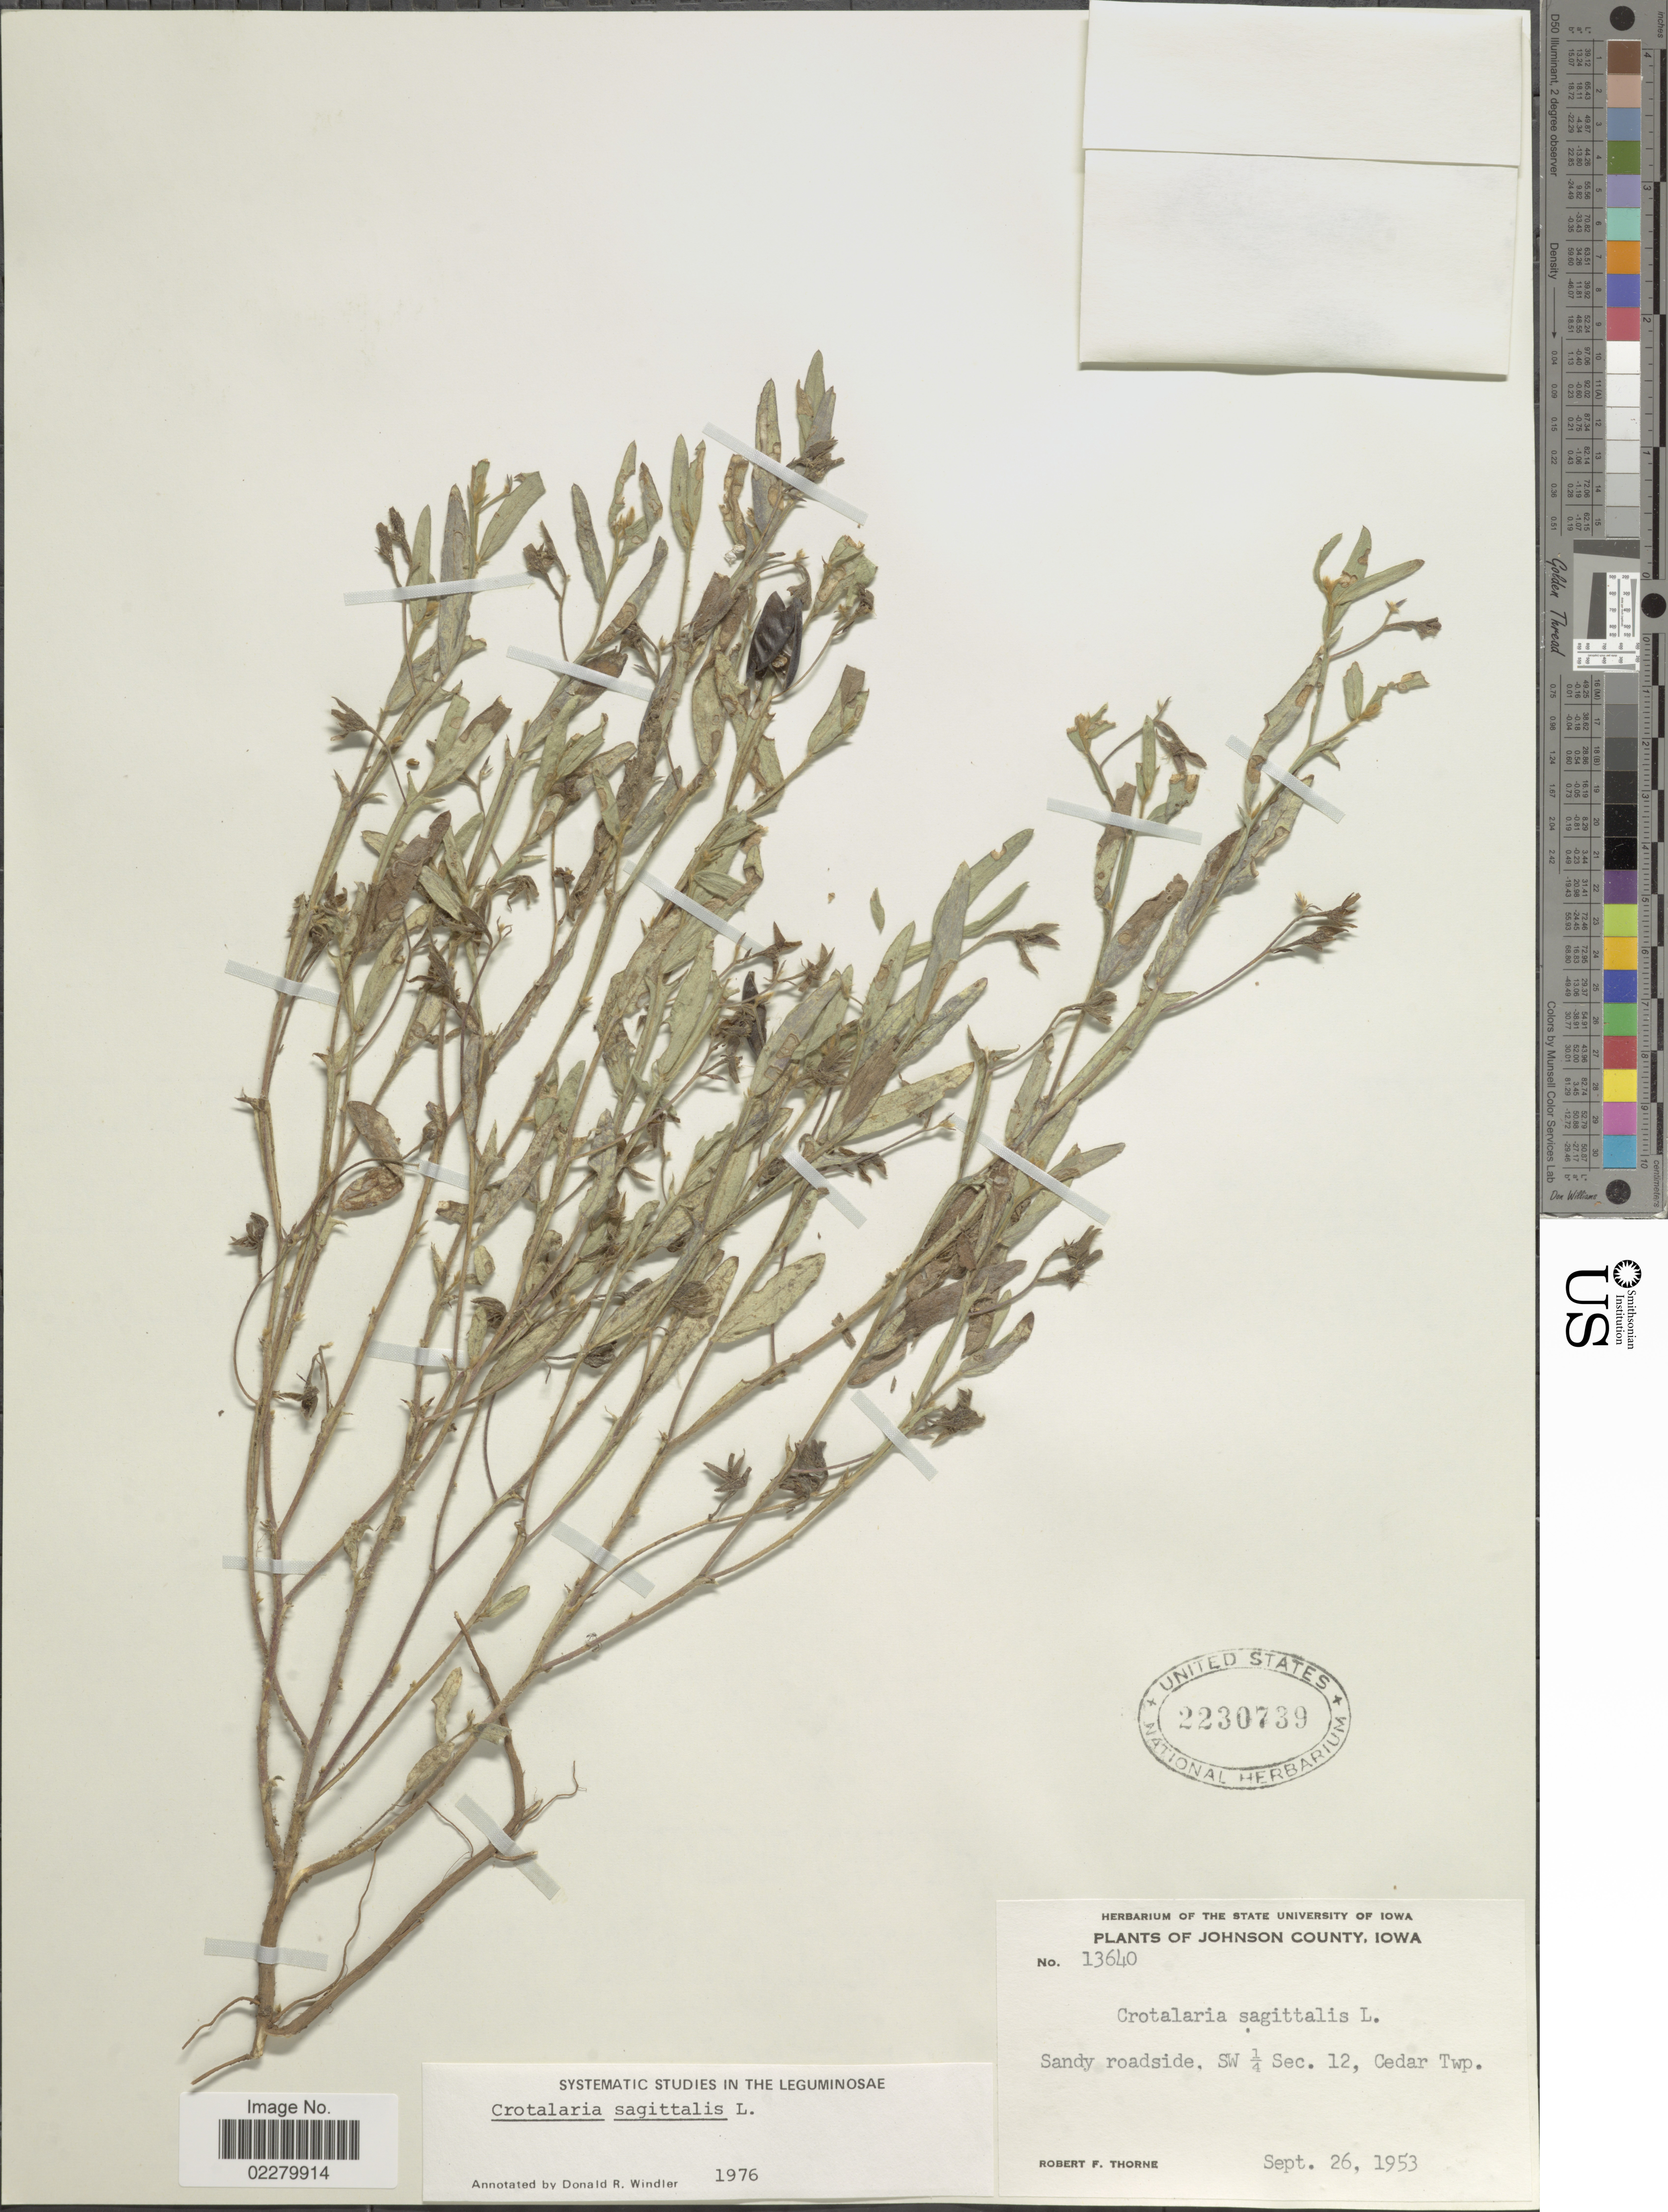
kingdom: Plantae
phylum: Tracheophyta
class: Magnoliopsida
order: Fabales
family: Fabaceae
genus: Crotalaria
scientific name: Crotalaria sagittalis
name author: L.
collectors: R. F. Thorne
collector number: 13640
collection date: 1953-09-26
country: United States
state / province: Iowa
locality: Johnson County, Iowa. Sandy roadside. SW ¼ Sec. 12, Cedar Twp.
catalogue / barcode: US 2230739